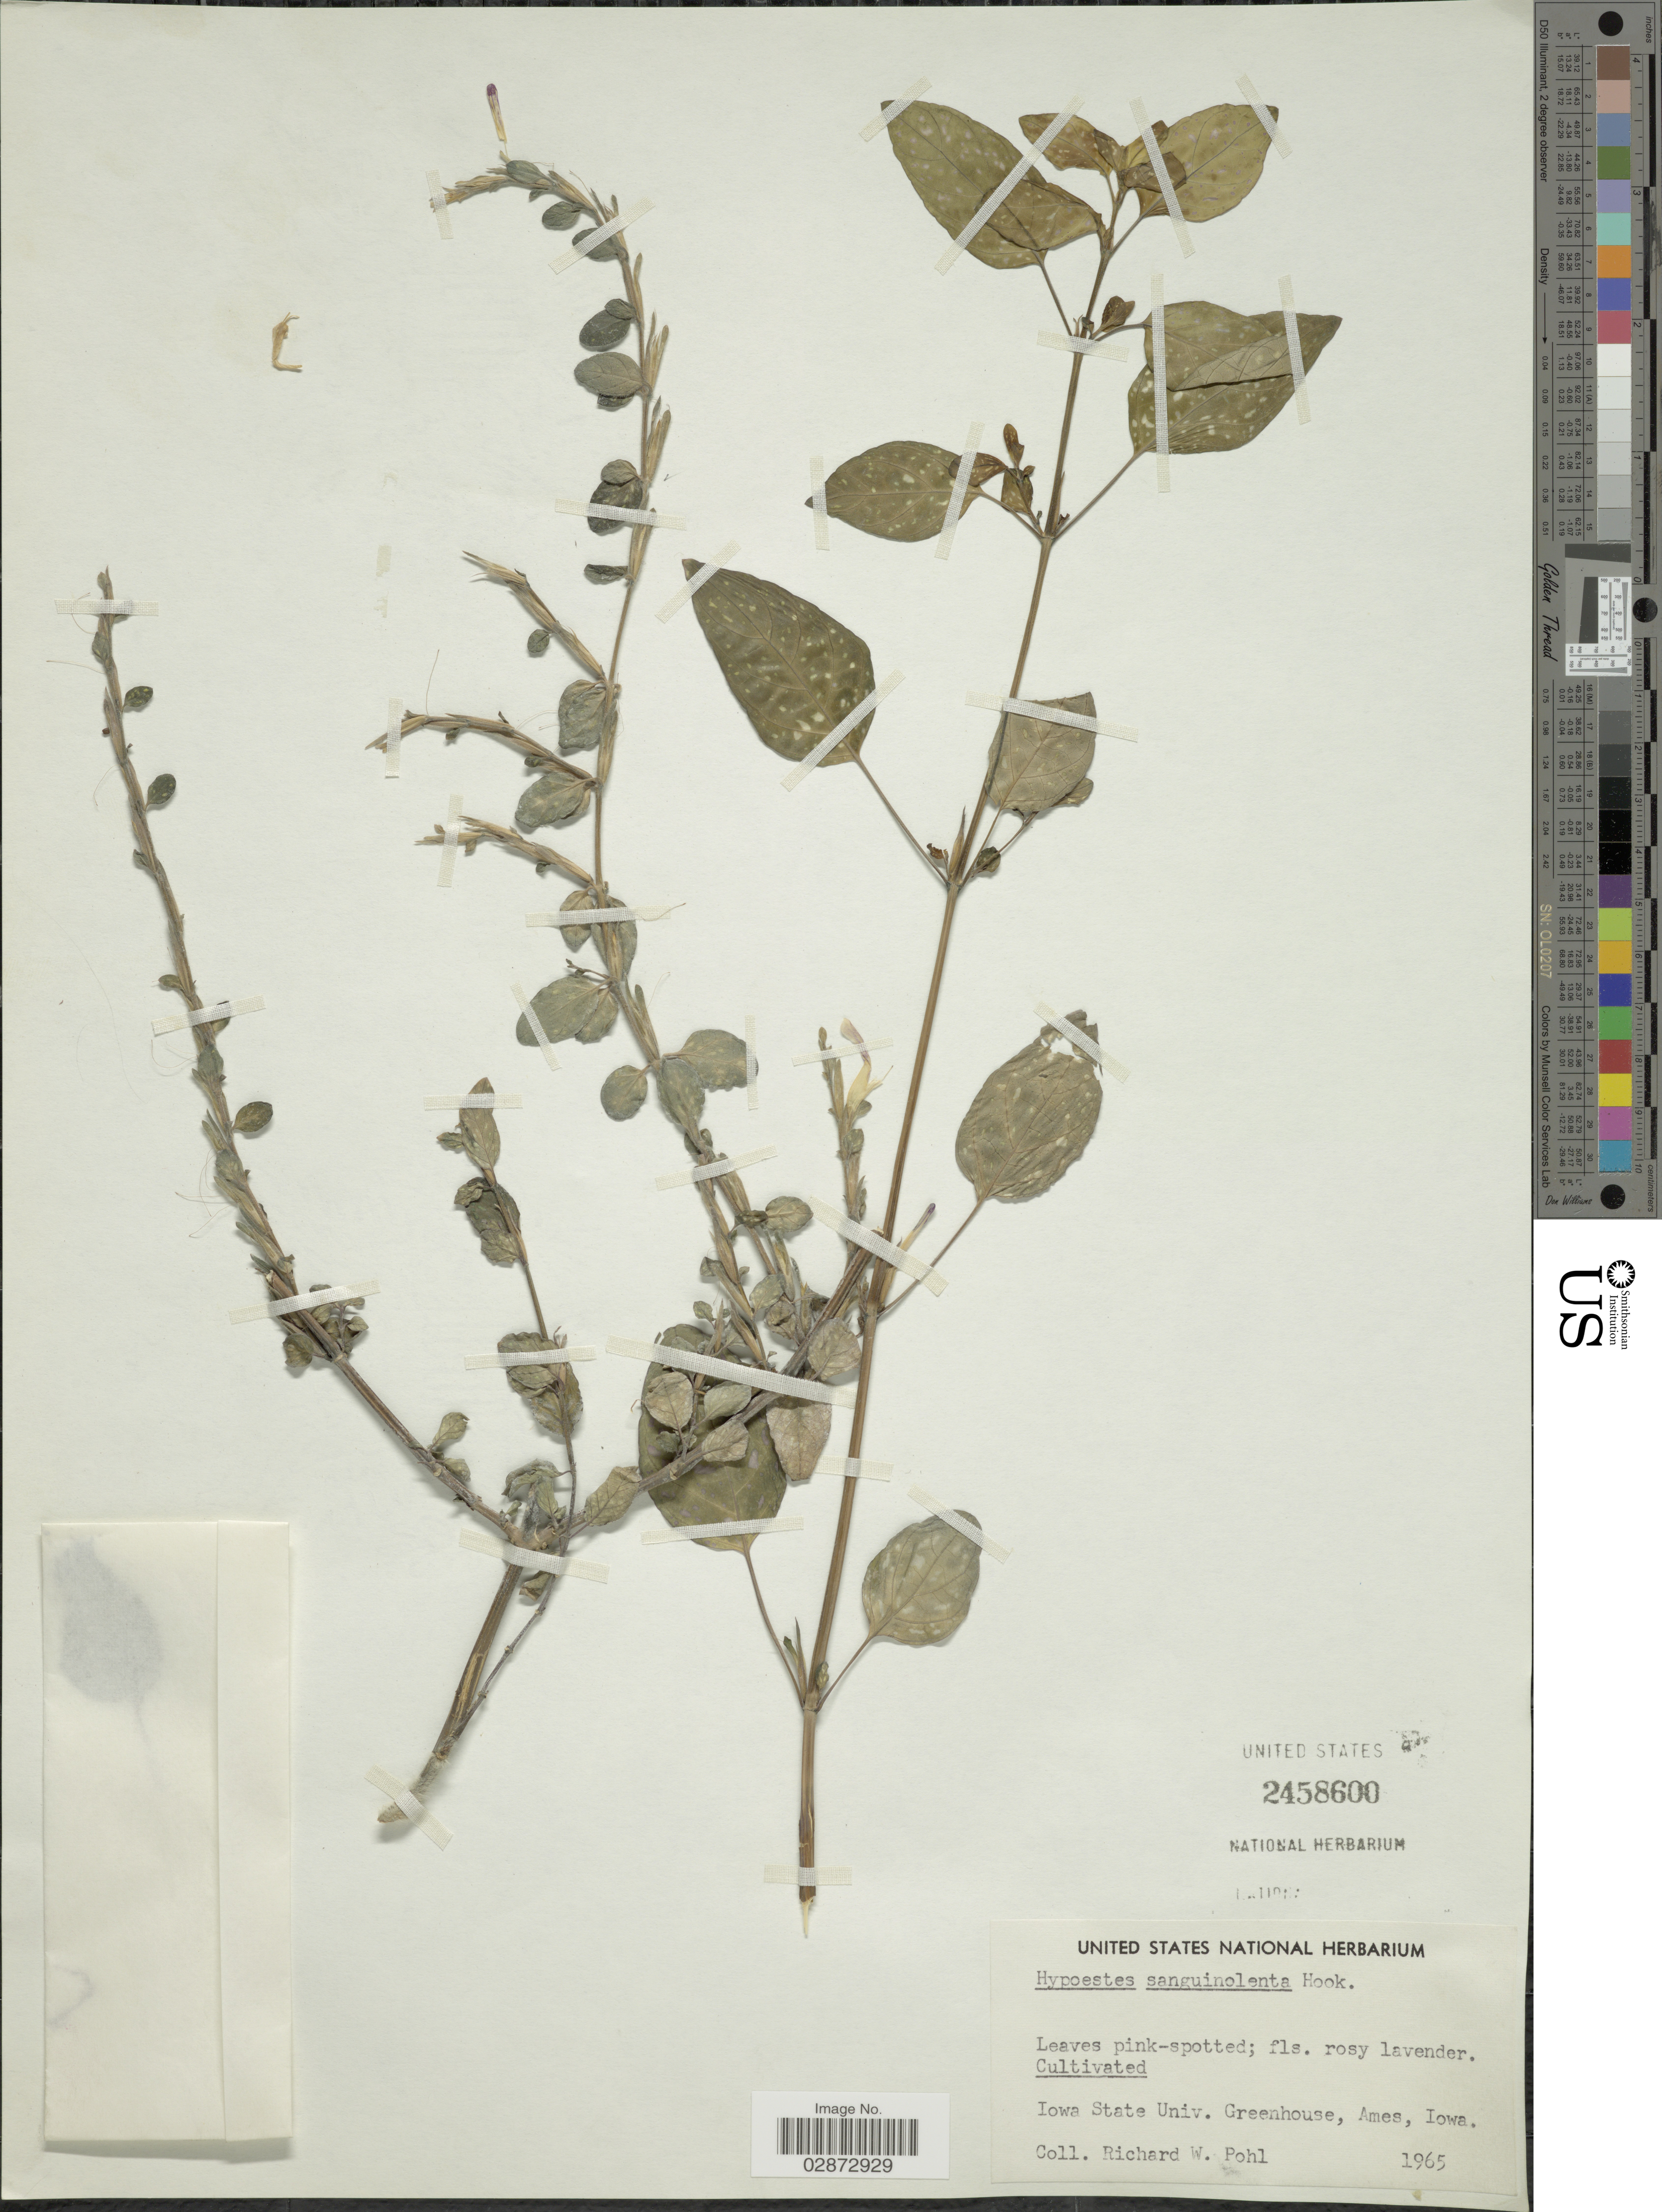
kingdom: Plantae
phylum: Tracheophyta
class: Magnoliopsida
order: Lamiales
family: Acanthaceae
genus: Hypoestes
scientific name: Hypoestes sanguinolenta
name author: Hook.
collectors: R. W. Pohl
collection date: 1965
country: United States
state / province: Iowa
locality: Iowa State Univ. Greenhouse, Ames, Iowa.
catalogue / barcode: US 2458600